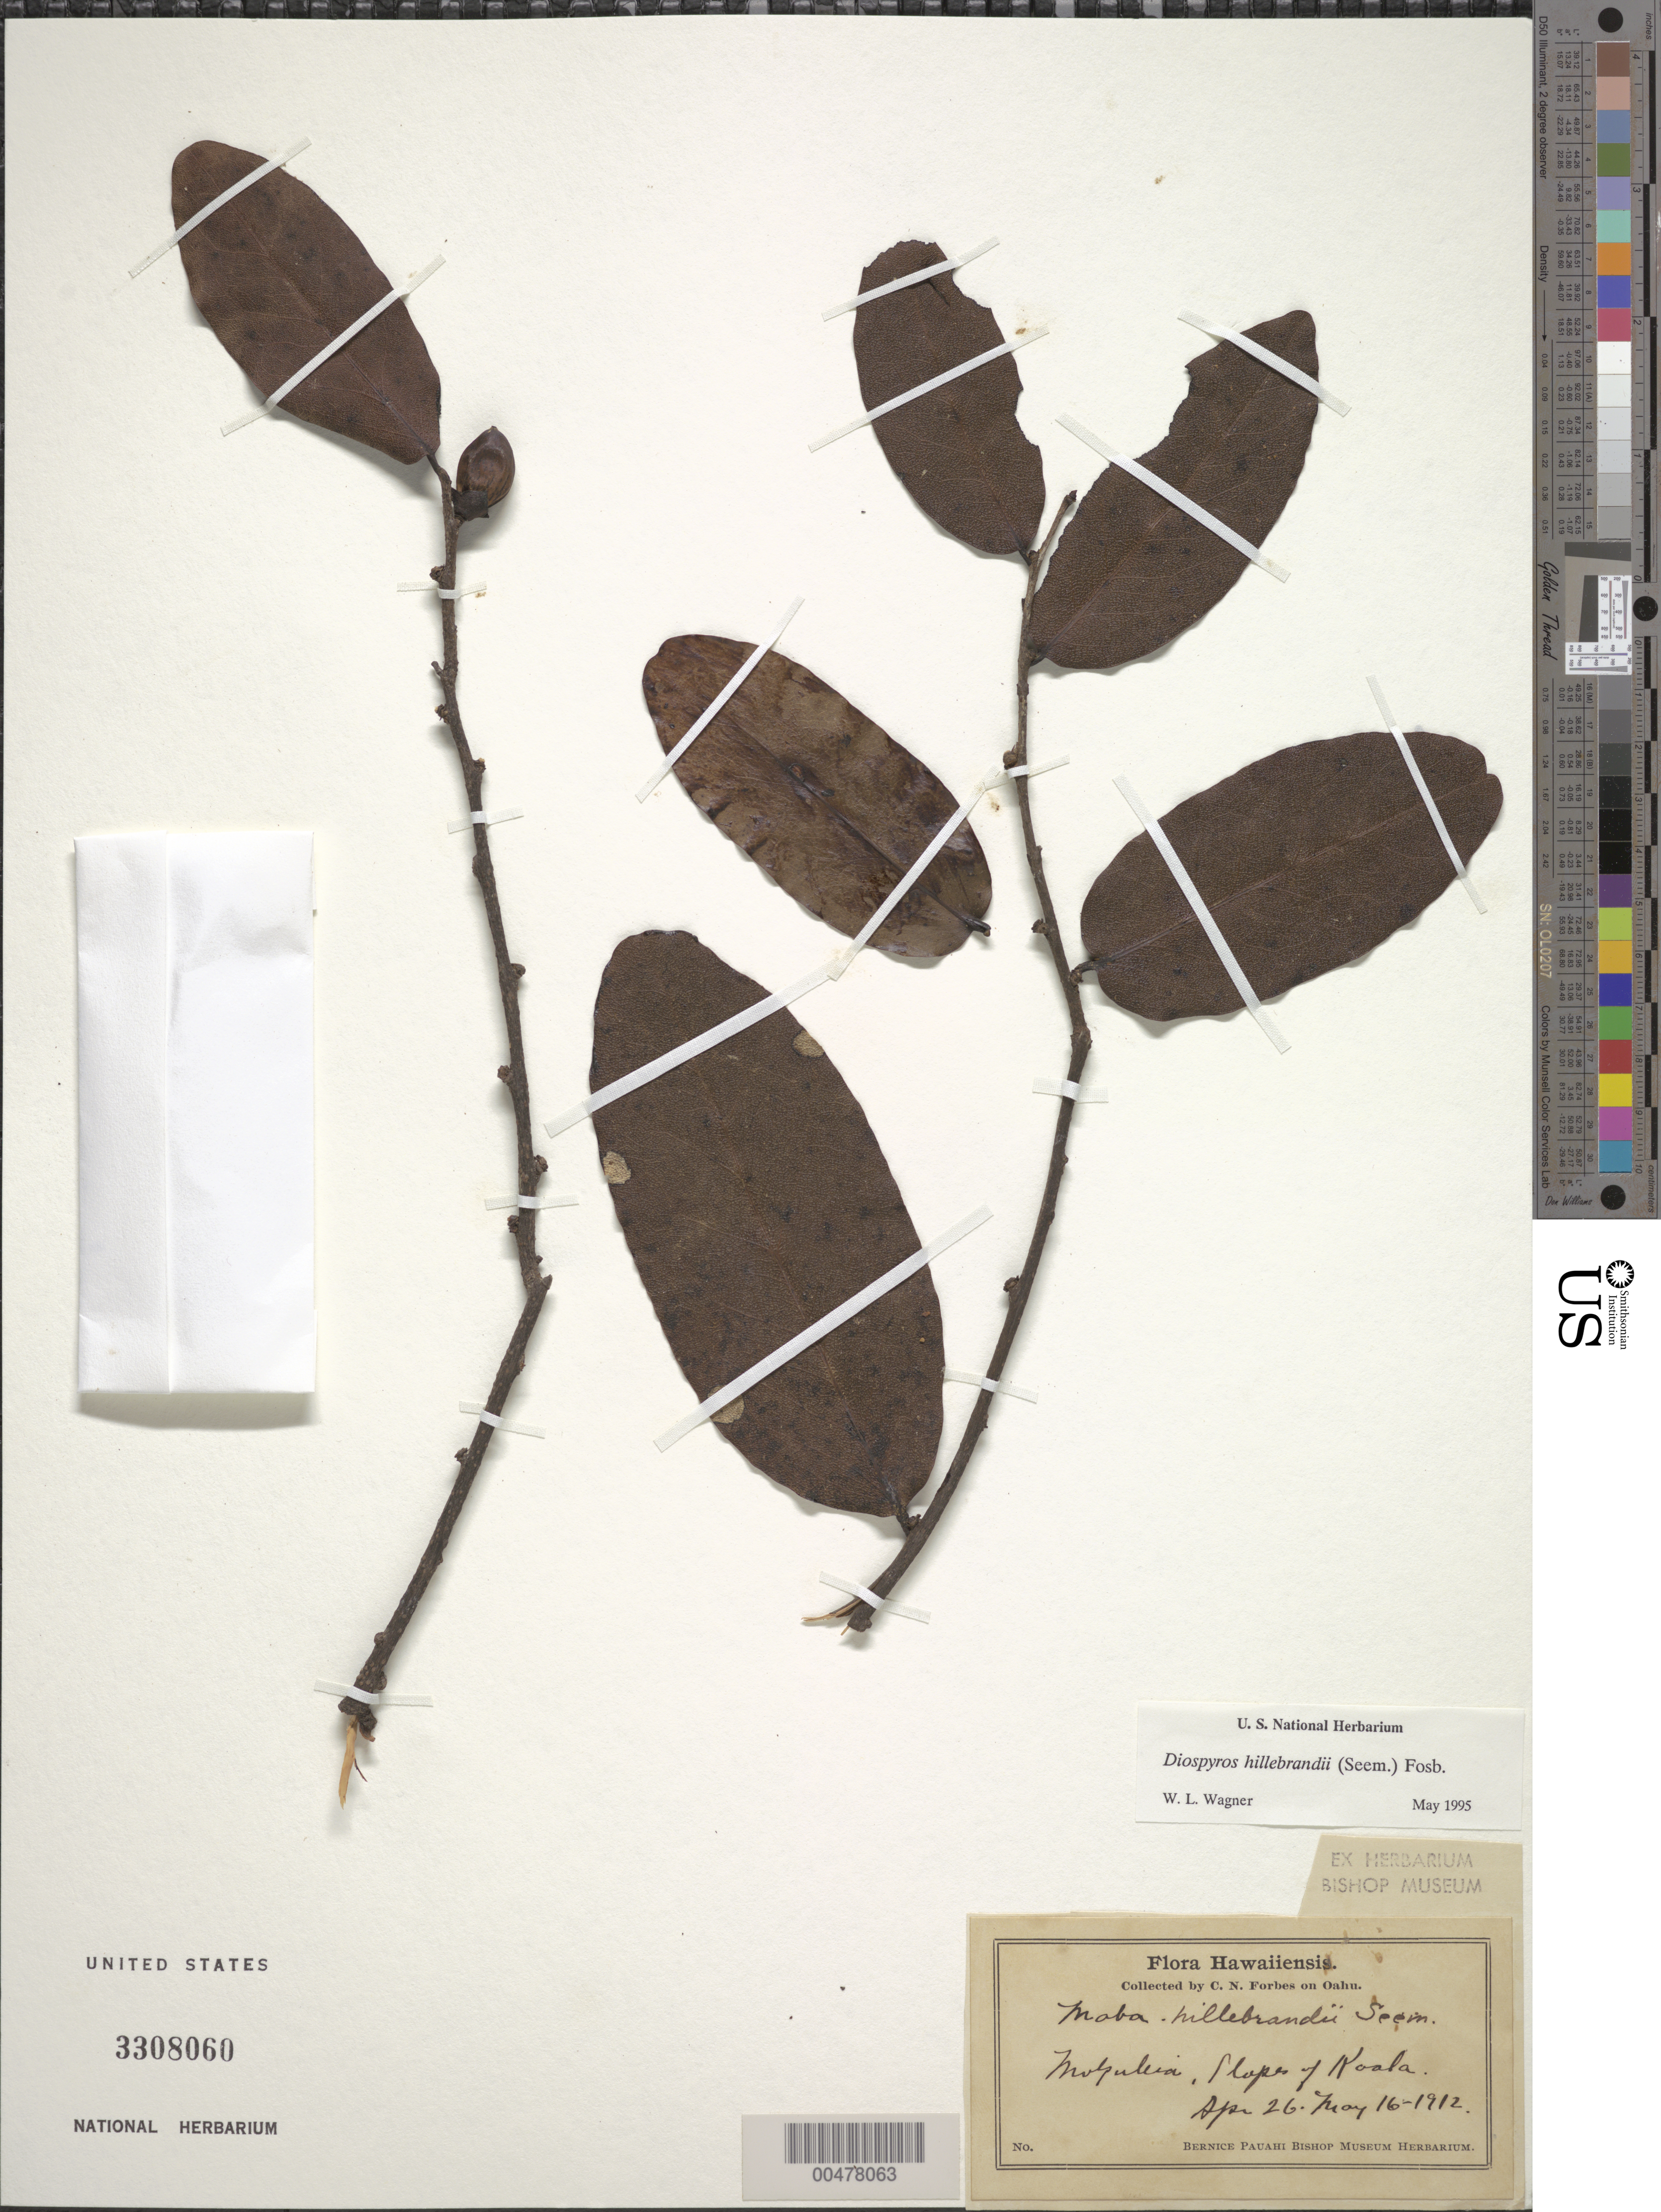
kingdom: Plantae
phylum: Tracheophyta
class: Magnoliopsida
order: Ericales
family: Ebenaceae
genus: Diospyros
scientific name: Diospyros hillebrandii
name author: (Seem.) Fosberg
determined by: Wagner, W. L., (BOT), Smithsonian Institution - National Museum of Natural History (UNITED STATES)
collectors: C. N. Forbes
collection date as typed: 26 Apr 1912 to 16 May 1912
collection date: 1912-04-26/1912-05-16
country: United States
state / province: Hawaii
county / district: Honolulu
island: Oahu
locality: Mokuleia, slopes of Kaala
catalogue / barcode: US 3308060